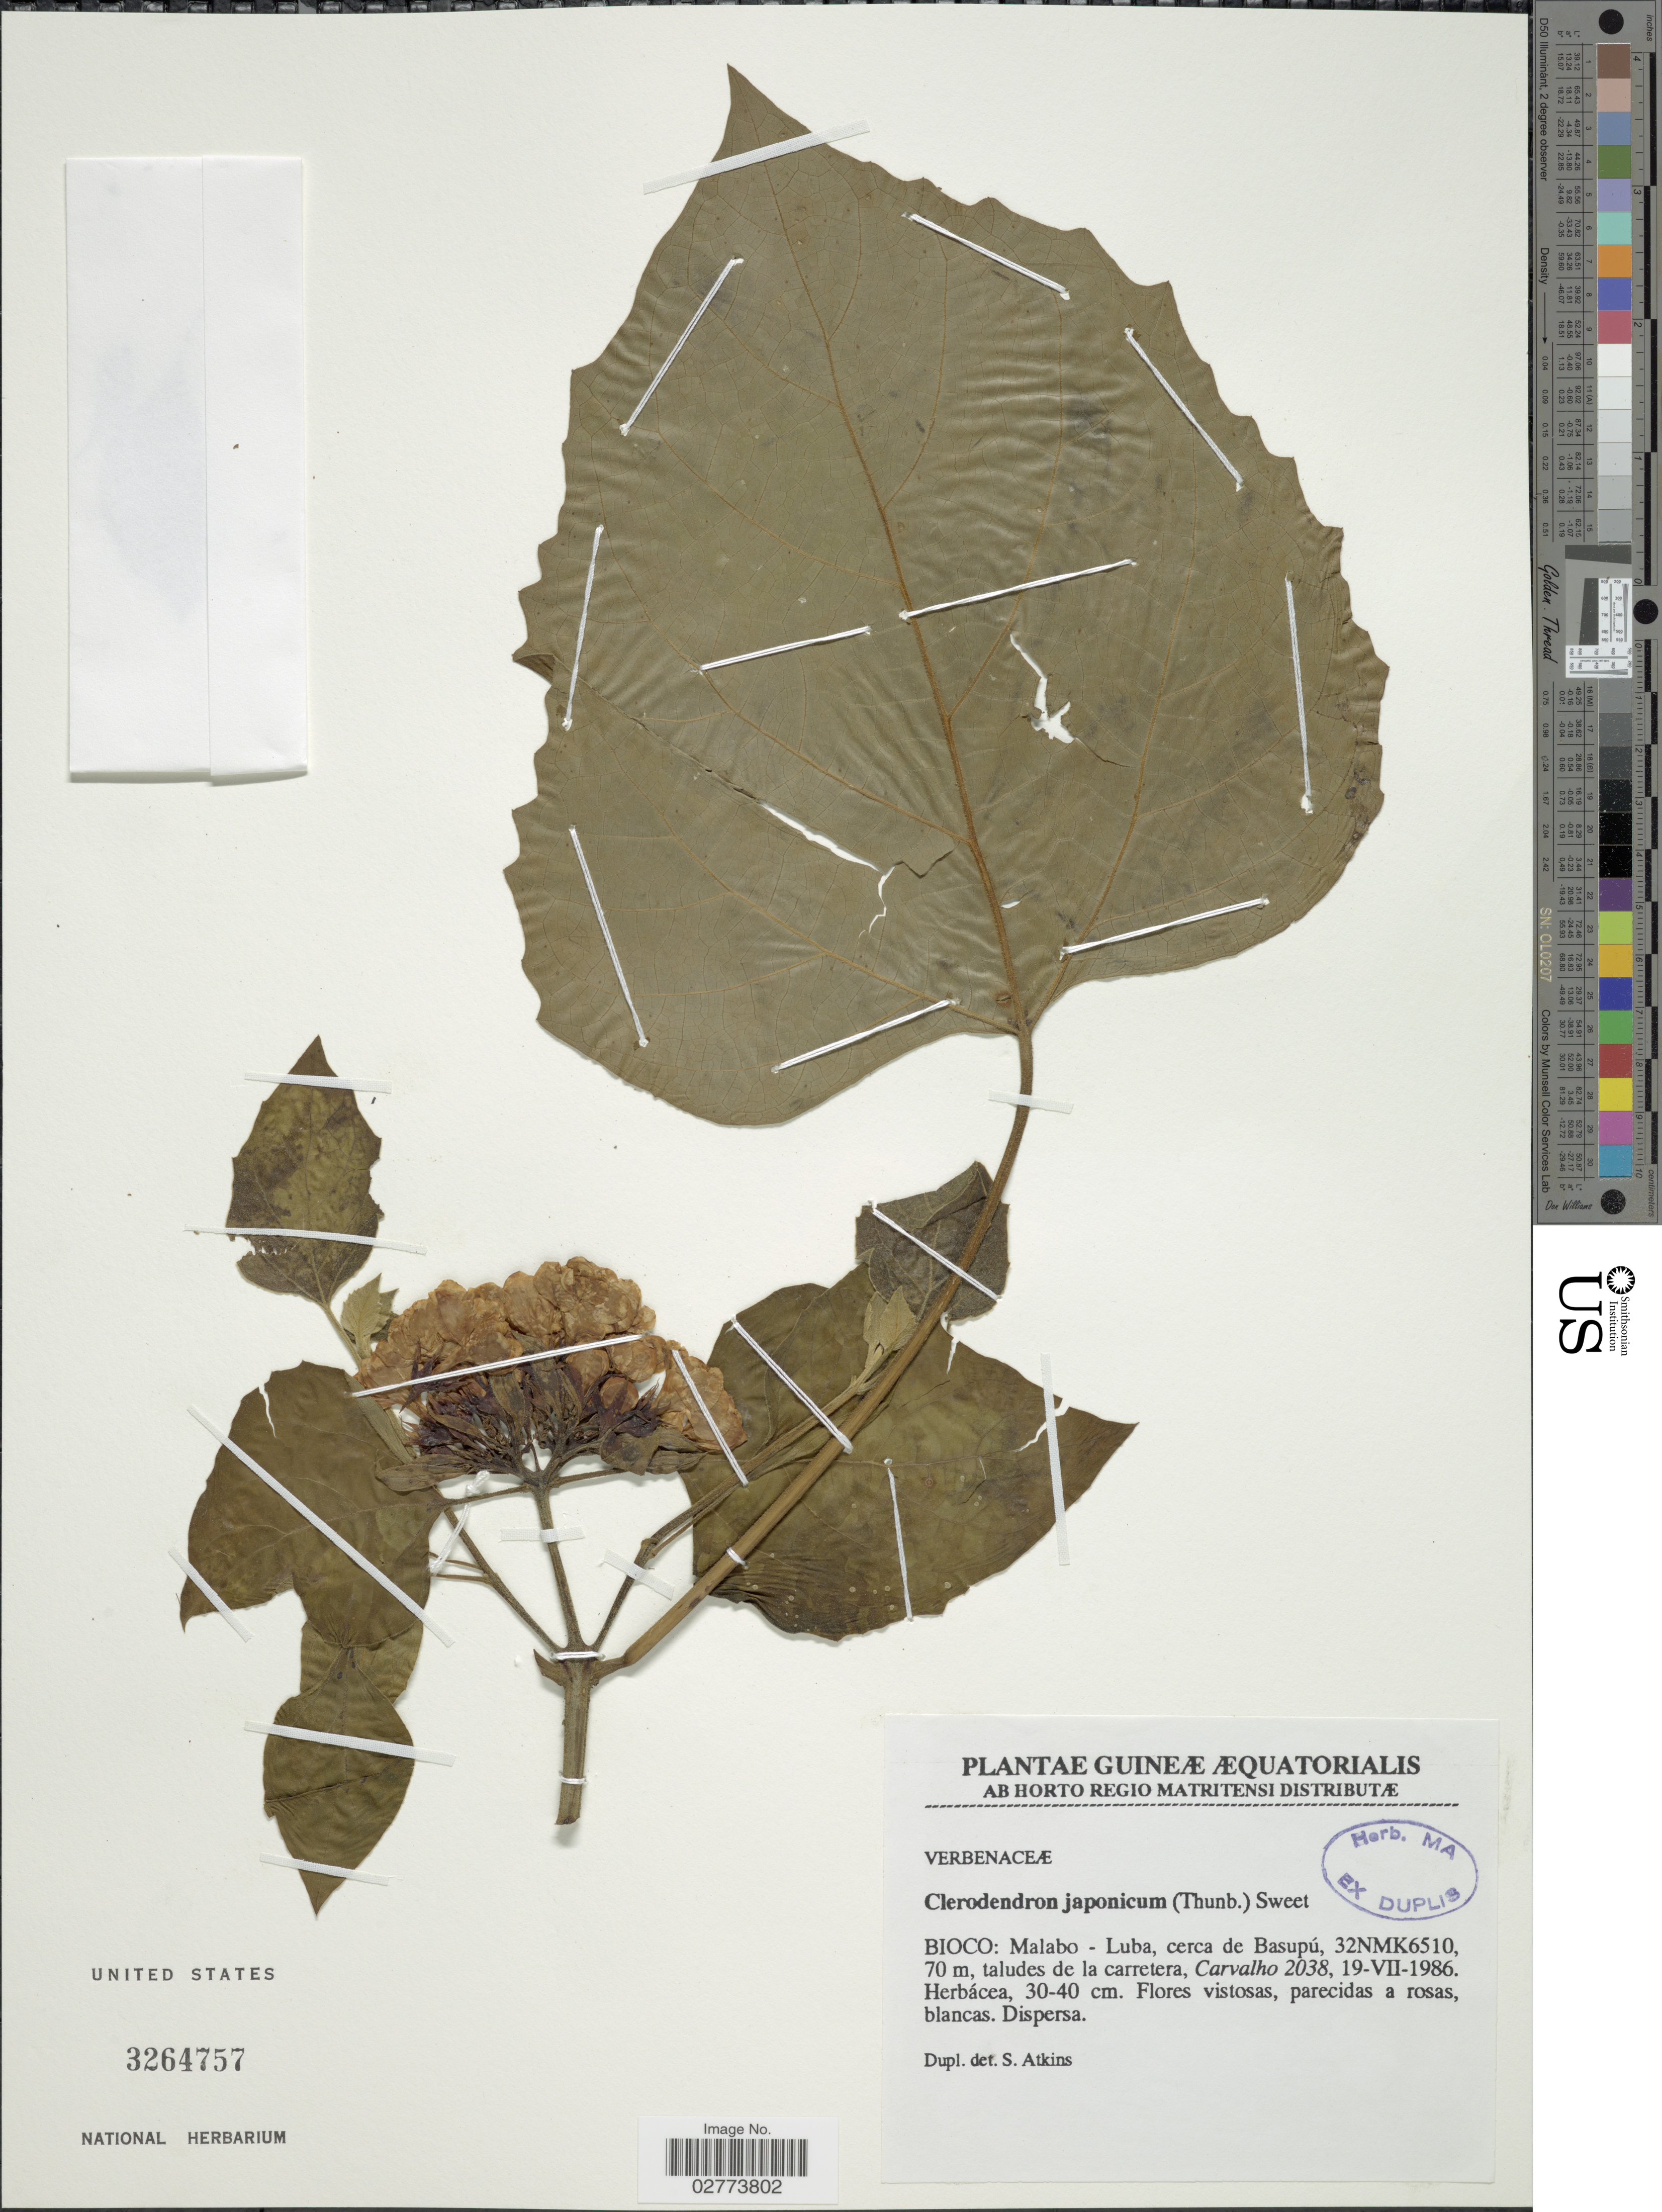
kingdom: Plantae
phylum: Tracheophyta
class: Magnoliopsida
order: Lamiales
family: Lamiaceae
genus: Clerodendrum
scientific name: Clerodendrum japonicum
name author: (Thunb.) Sweet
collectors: Carvalho, --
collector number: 2038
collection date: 1986-07-19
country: Equatorial Guinea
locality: Bioco: Malabo-Luba, cerca de Basupú, 32NMK6510.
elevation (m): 70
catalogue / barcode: US 3264757